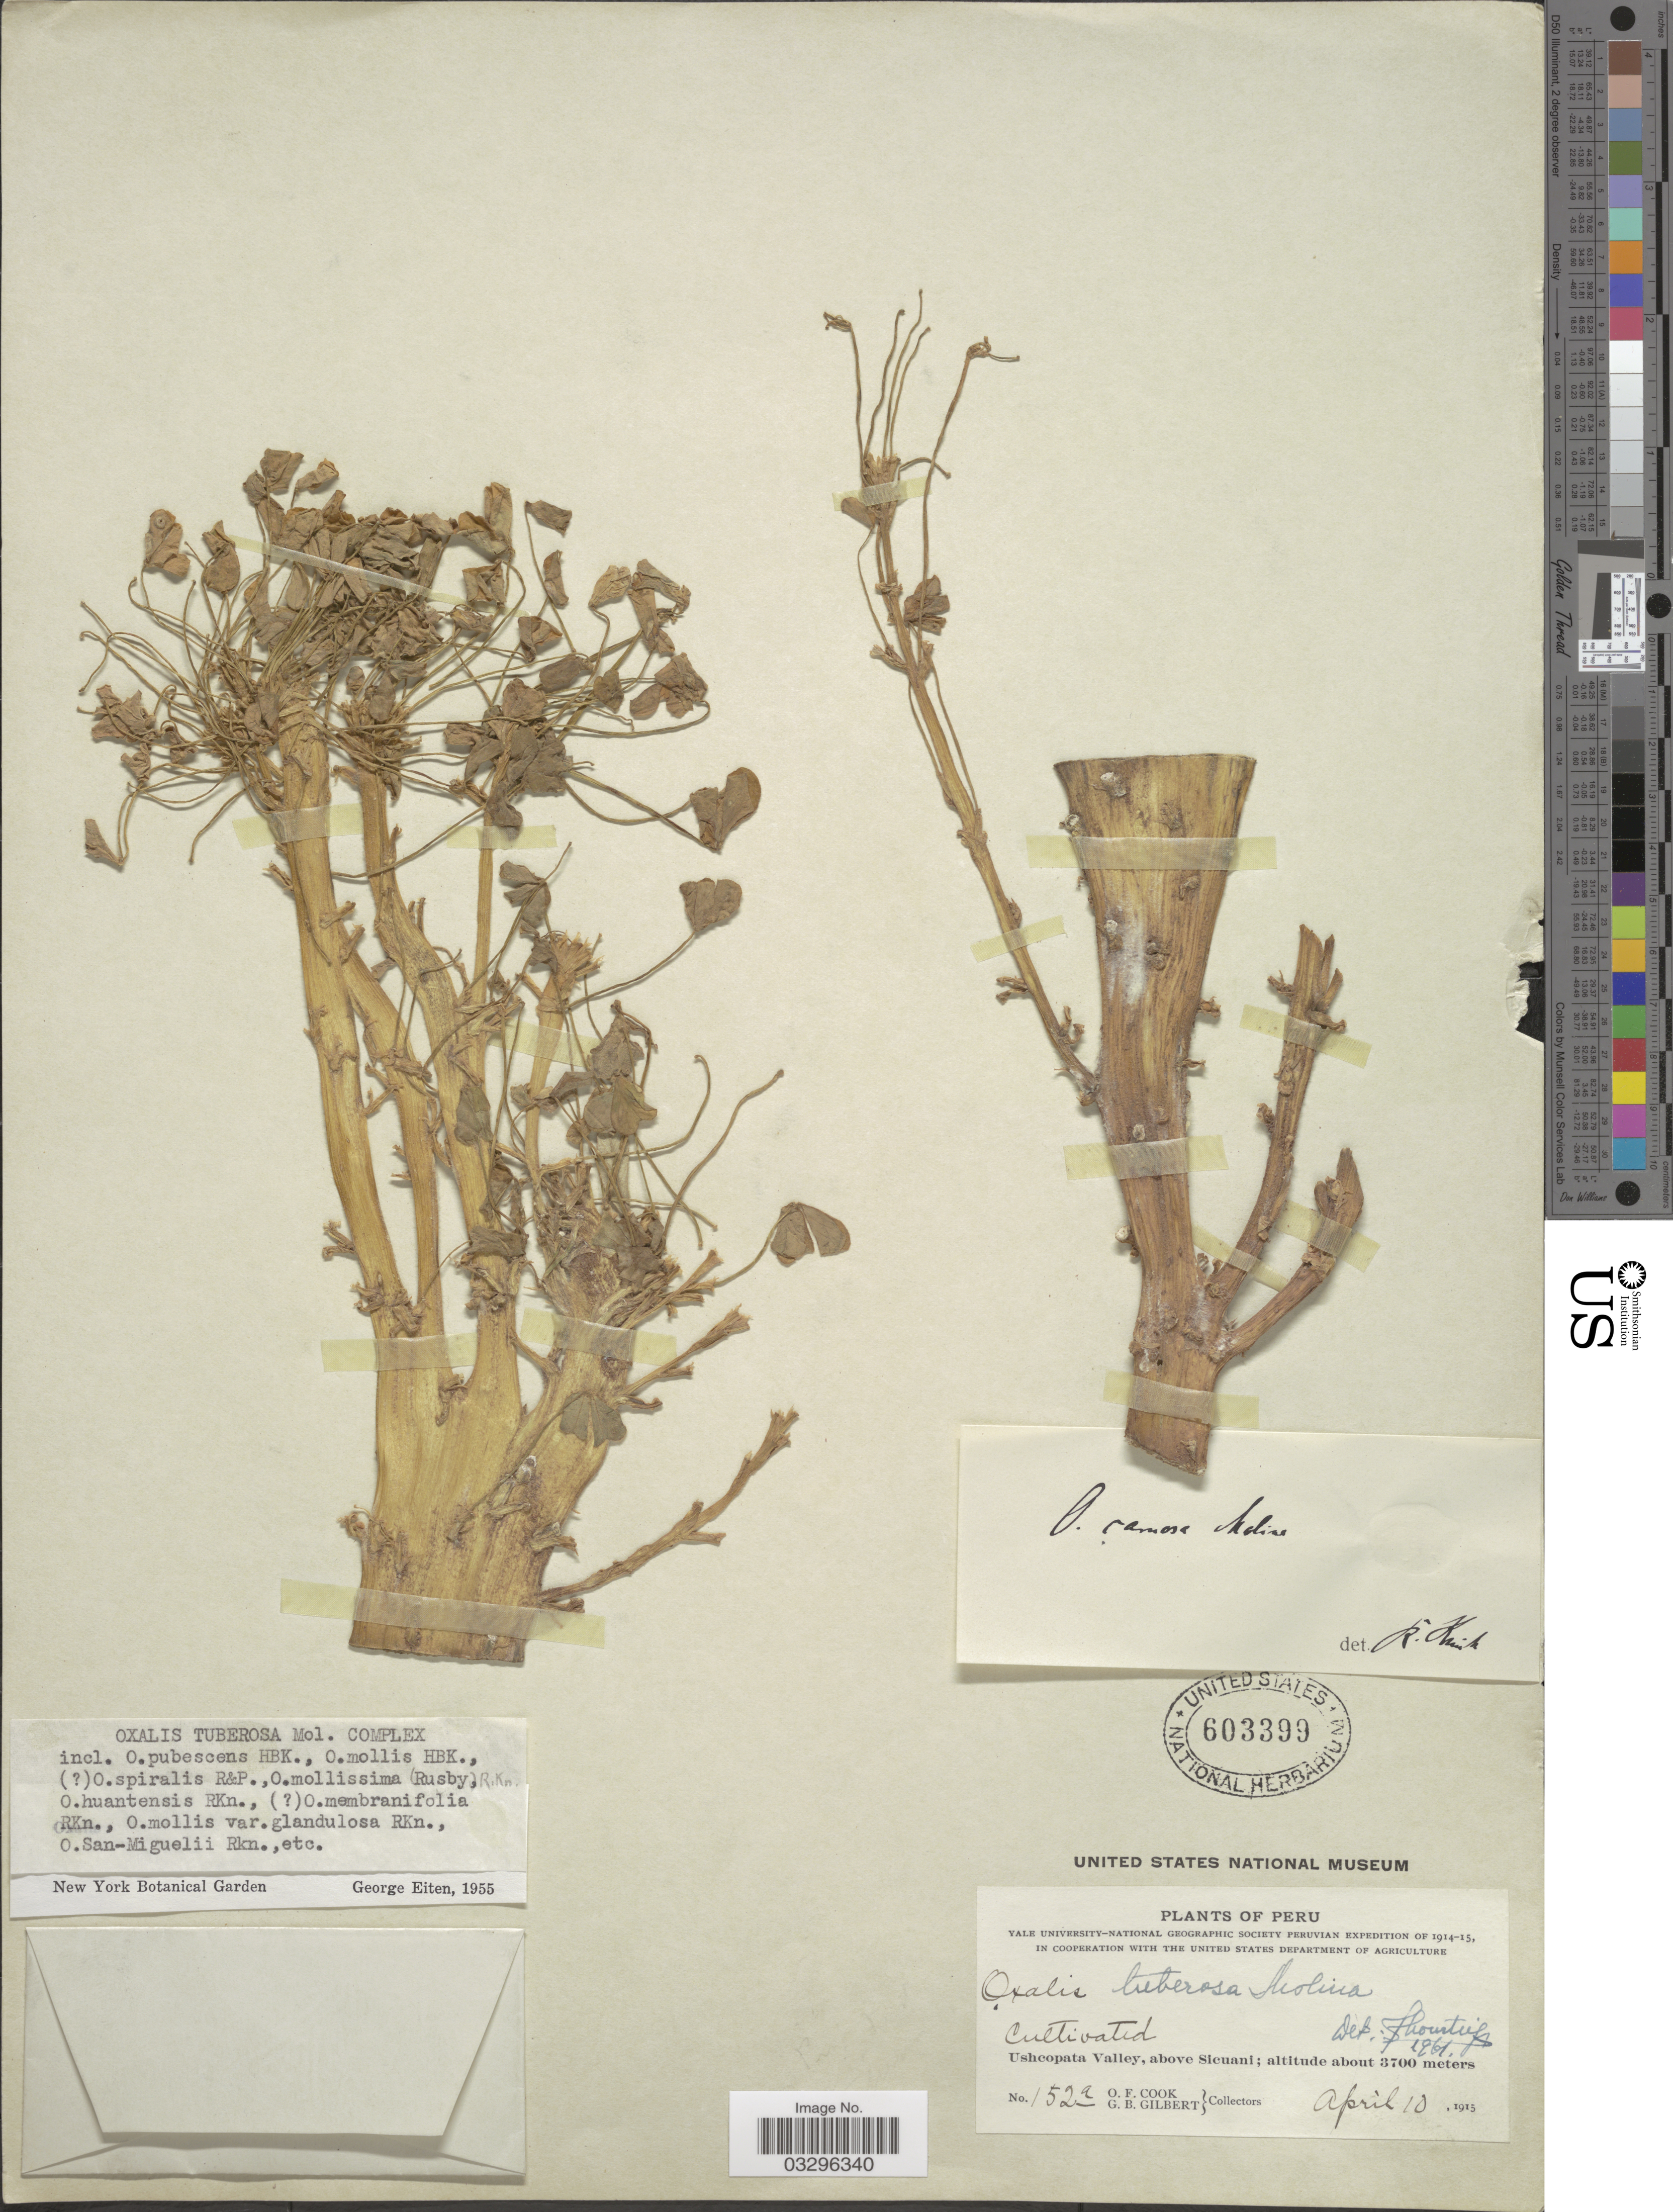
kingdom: Plantae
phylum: Tracheophyta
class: Magnoliopsida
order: Oxalidales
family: Oxalidaceae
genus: Oxalis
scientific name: Oxalis tuberosa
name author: Molina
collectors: O. F. Cook & G. B. Gilbert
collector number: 152a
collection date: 1915-04-10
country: Peru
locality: Ushcopata Valley, above Sicuani.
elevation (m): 3700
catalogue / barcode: US 603399